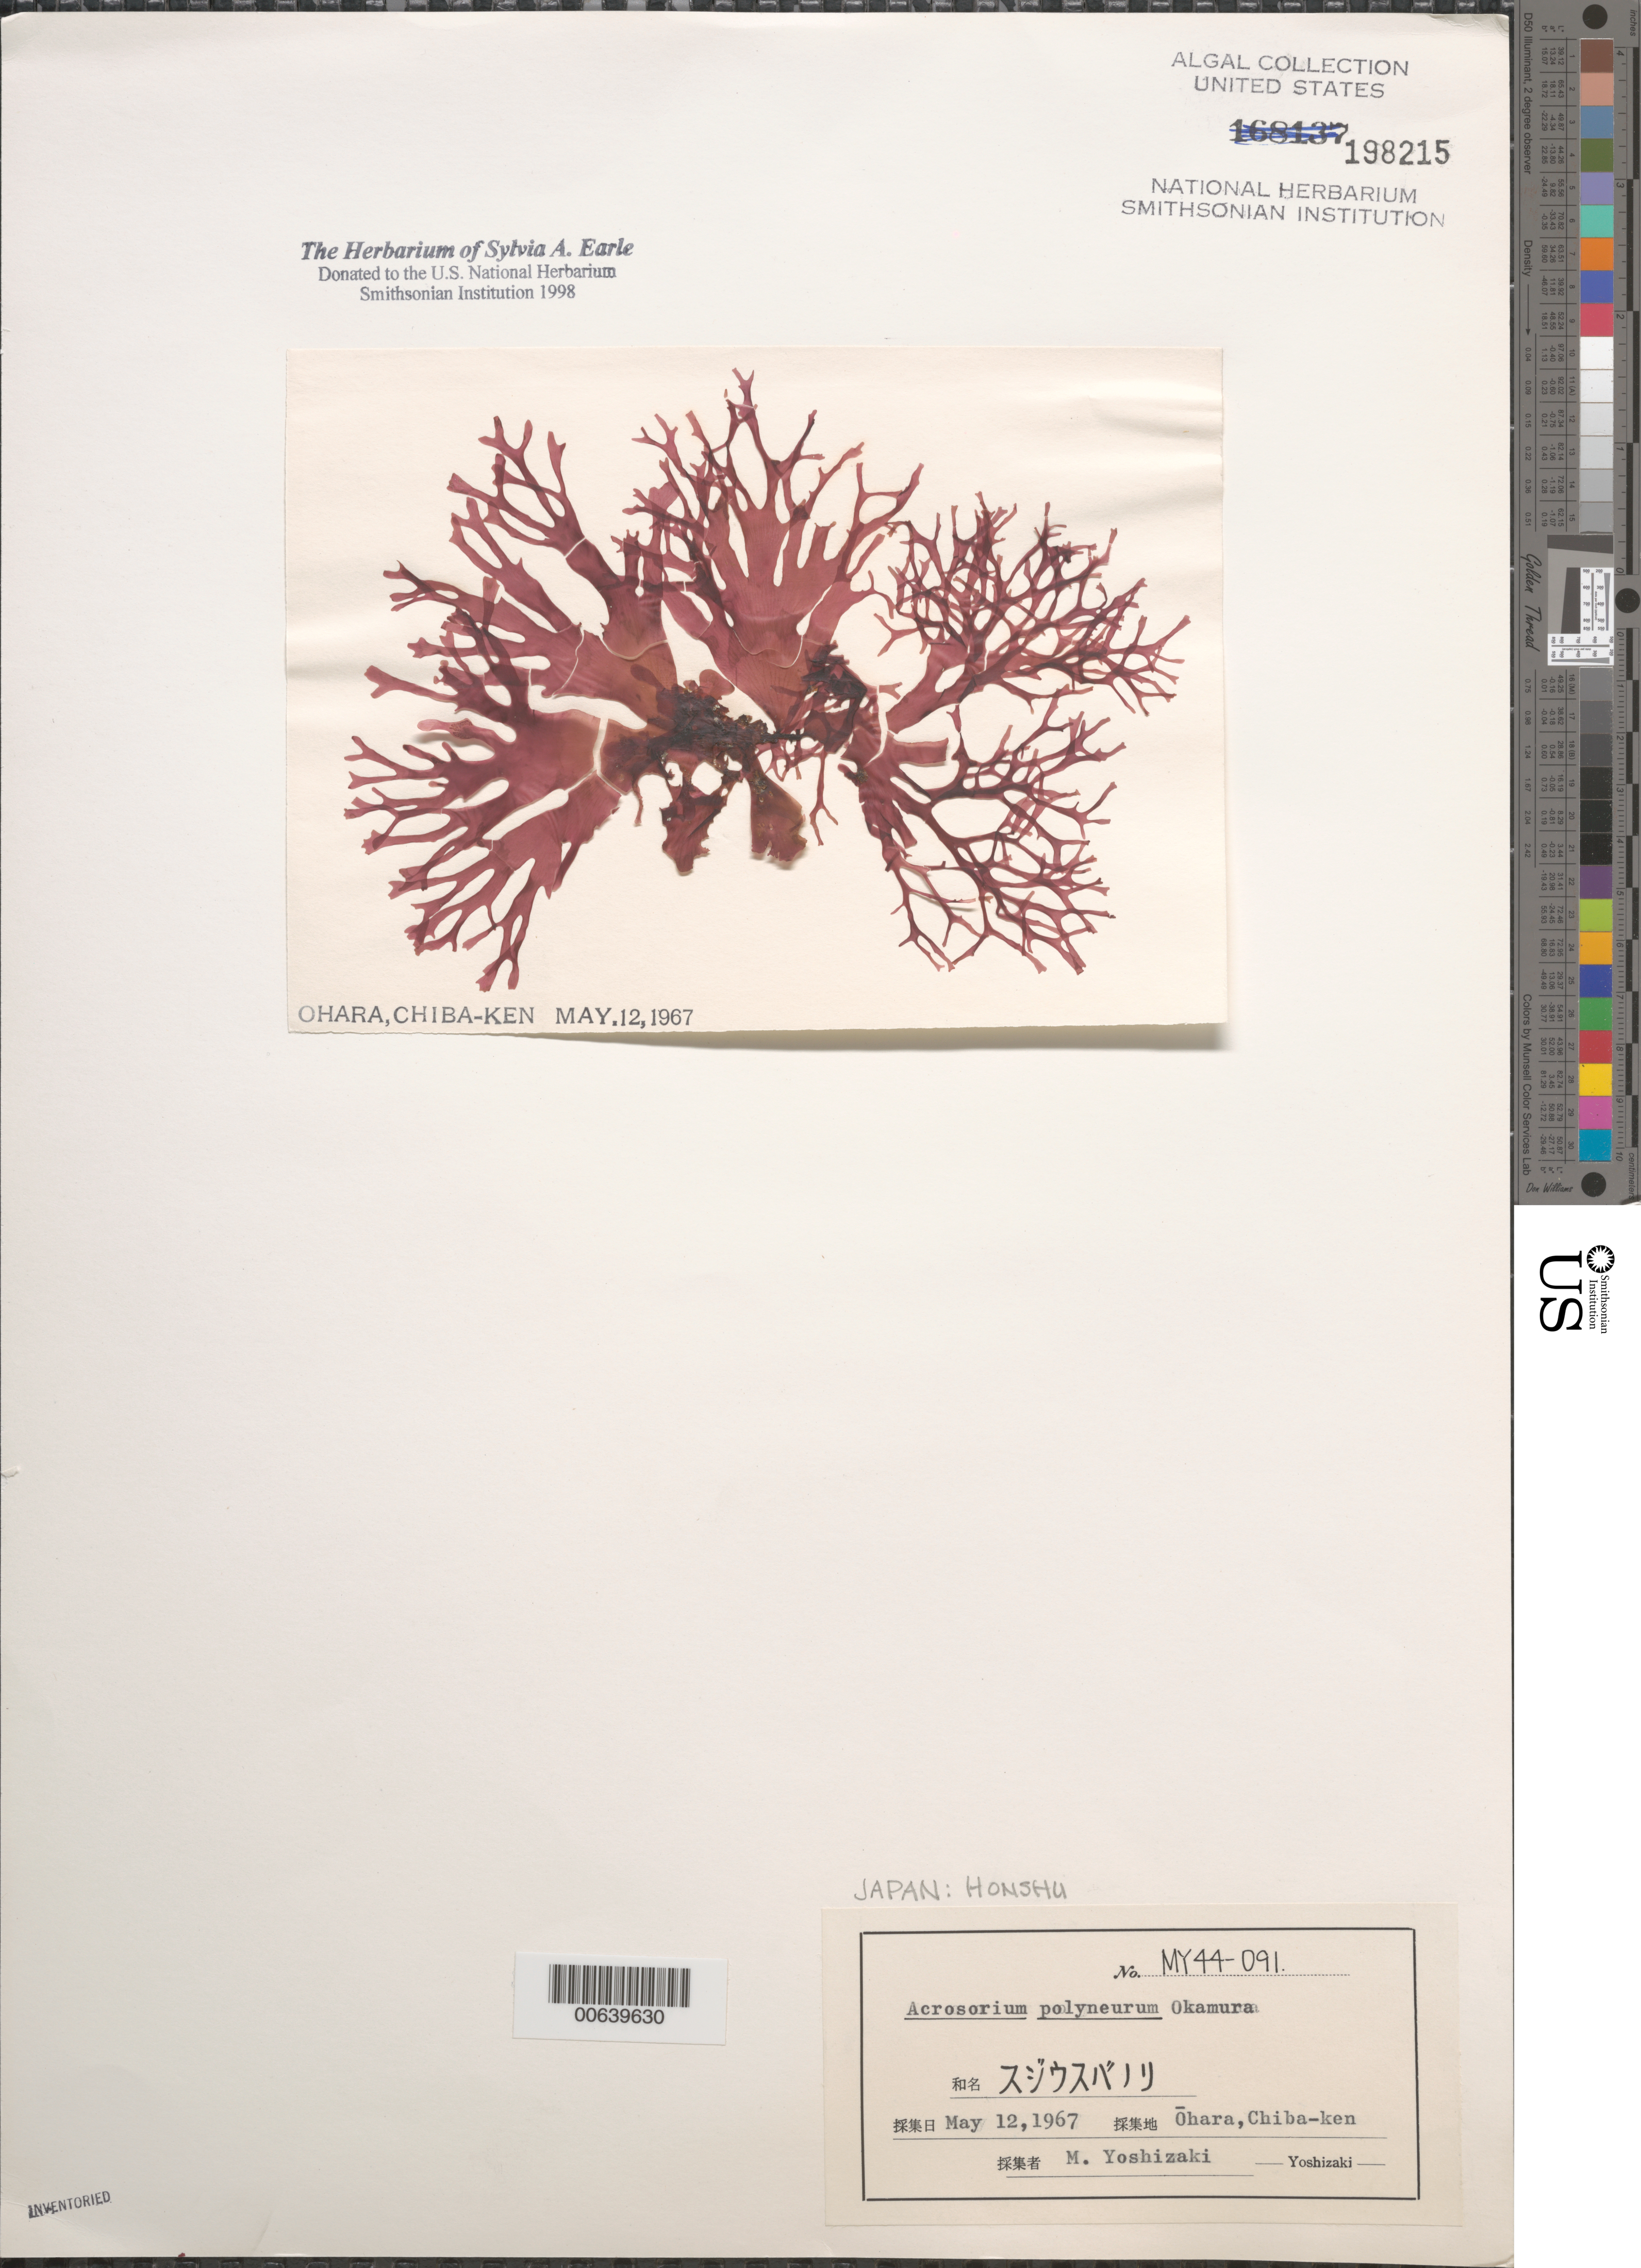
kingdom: Plantae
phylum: Rhodophyta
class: Florideophyceae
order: Ceramiales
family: Delesseriaceae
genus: Acrosorium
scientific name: Acrosorium polyneurum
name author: Okamura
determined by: Yoshizaki, M.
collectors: M. Yoshizaki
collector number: My44-091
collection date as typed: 12 May 1967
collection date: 1967-05-12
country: Japan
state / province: Tiba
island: Honshu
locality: Ohara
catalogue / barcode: US 198215